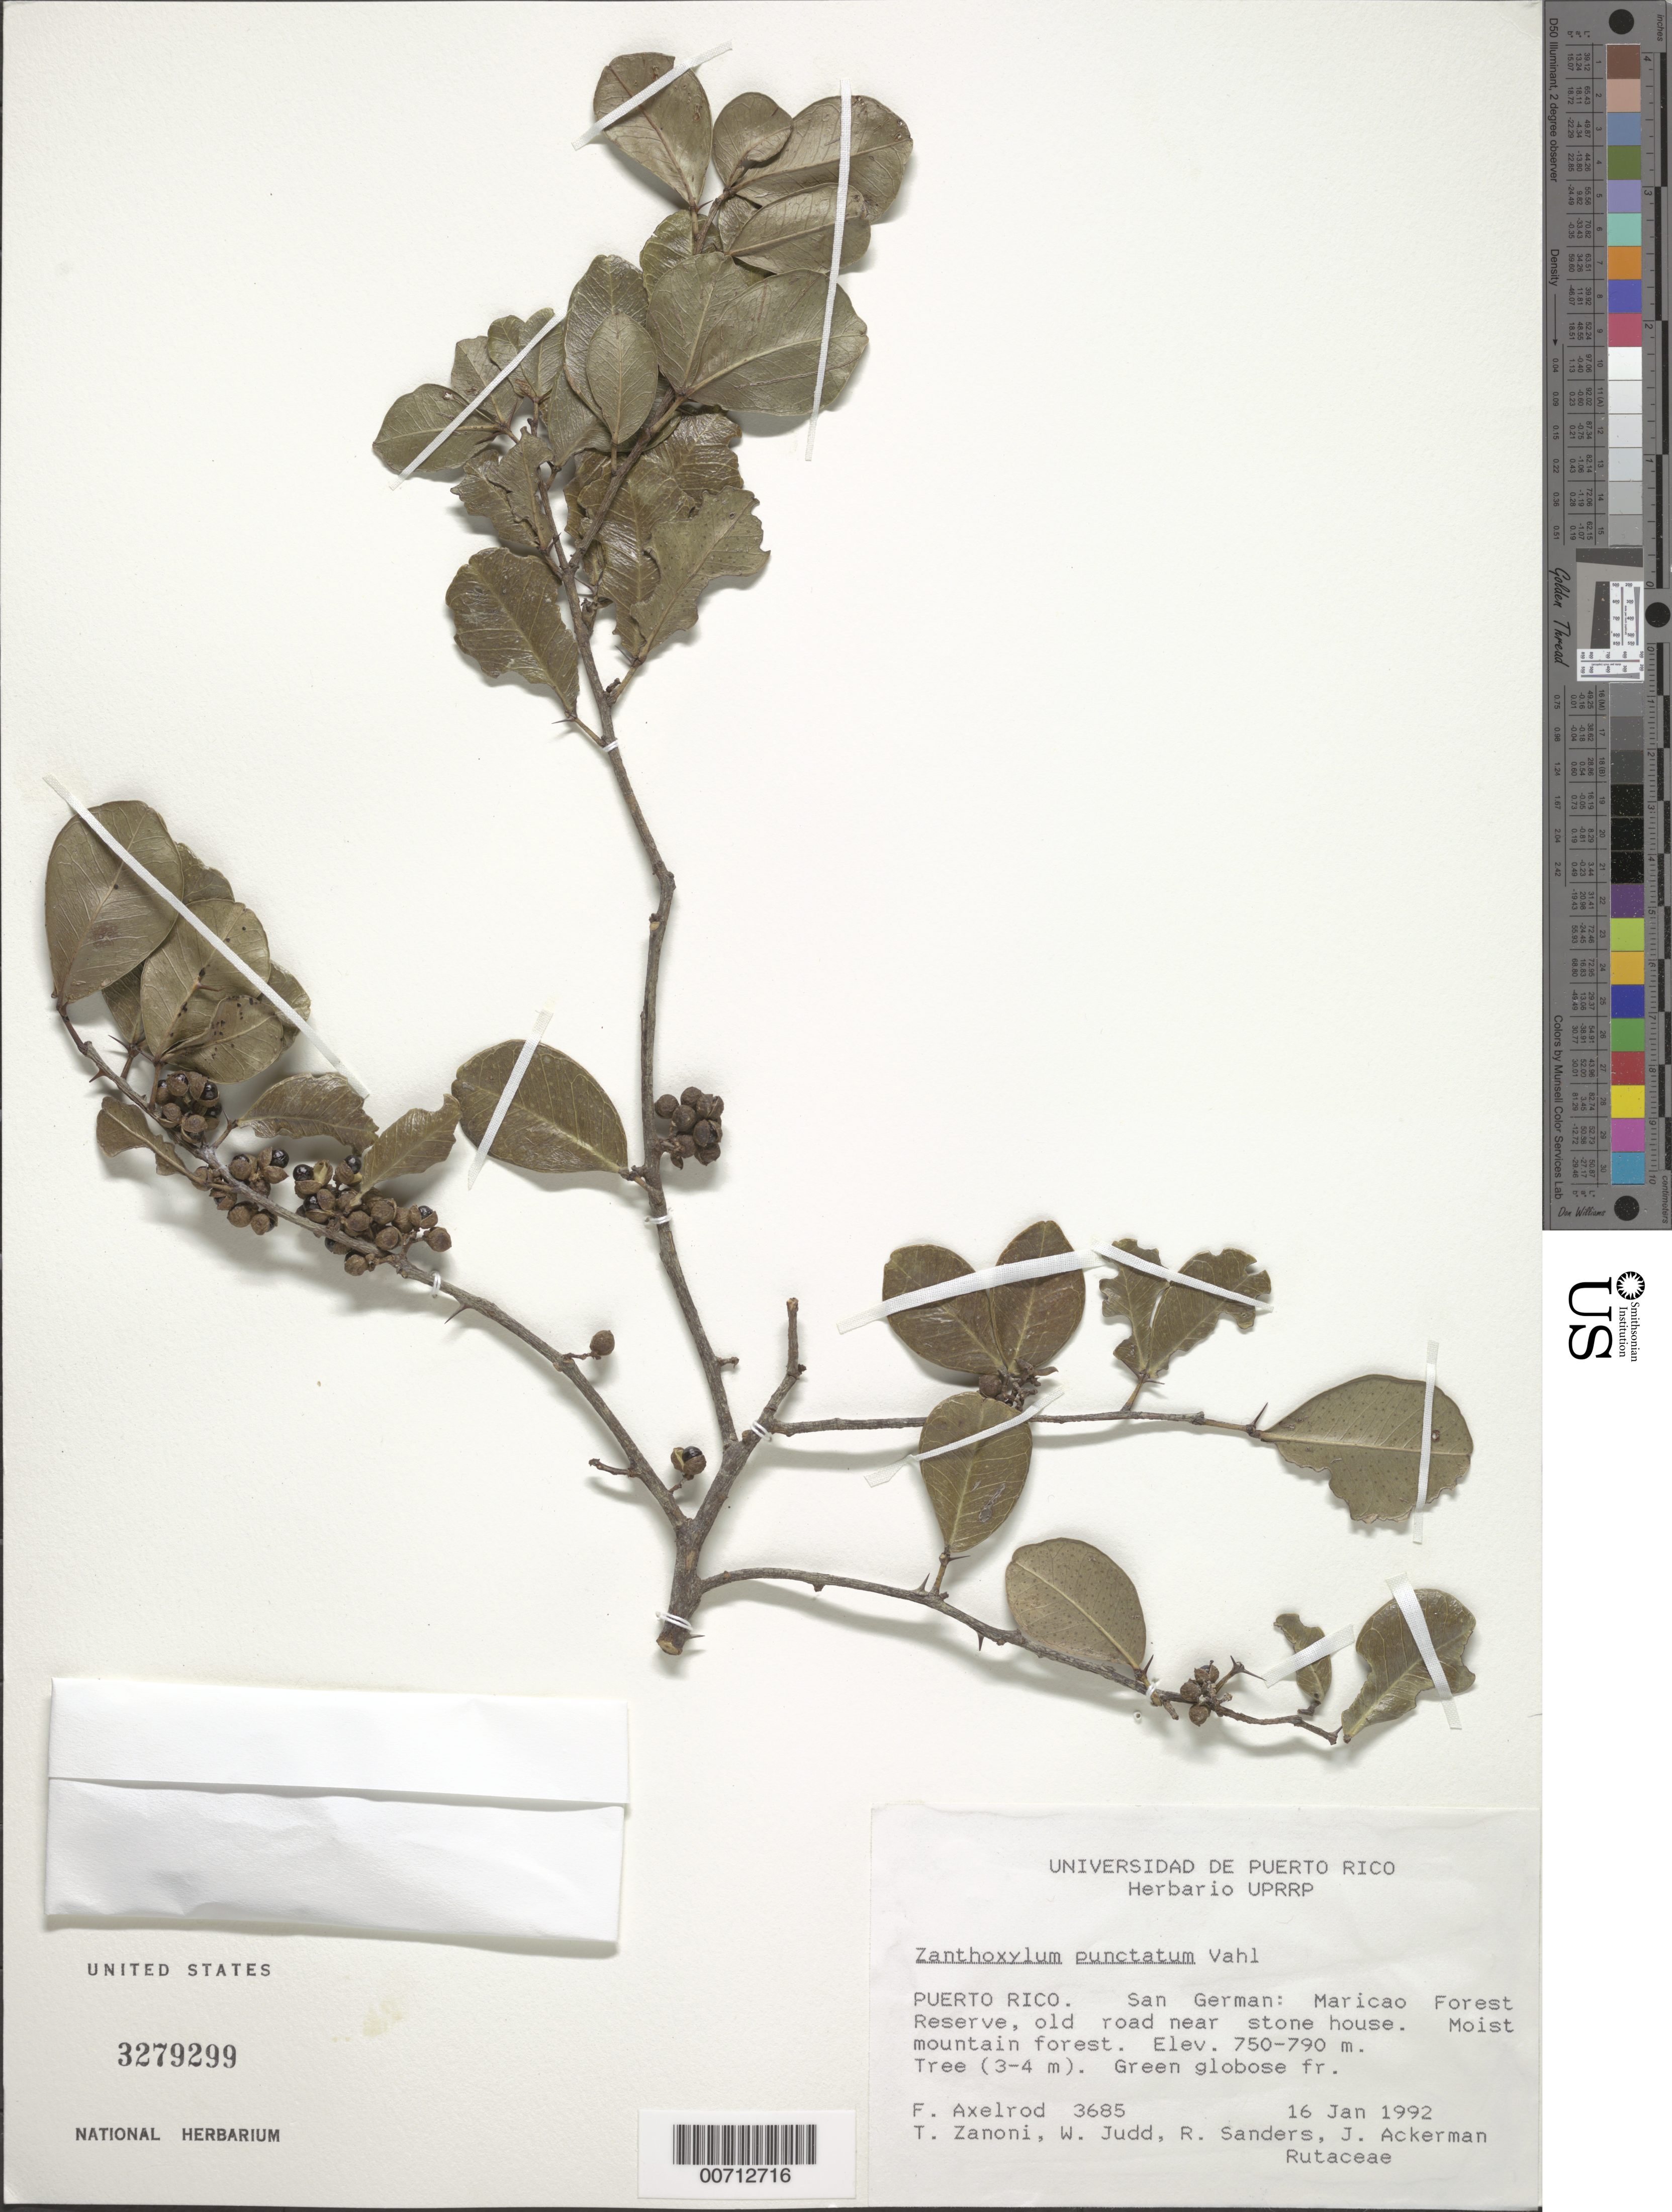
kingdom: Plantae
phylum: Tracheophyta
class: Magnoliopsida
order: Sapindales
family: Rutaceae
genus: Zanthoxylum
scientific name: Zanthoxylum bifoliolatum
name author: Leonard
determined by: Londoño-Echeverri, Y.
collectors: F. S. Axelrod, T. A. Zanoni, W. Judd, R. Sanders & J. D. Ackerman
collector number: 3685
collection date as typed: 16 Jan 1992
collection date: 1992-01-16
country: Puerto Rico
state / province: Maricao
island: Greater Antilles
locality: San German: Maricao Forest Reserve, old road near stone house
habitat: Moist mountain forest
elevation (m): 750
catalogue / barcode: US 3279299